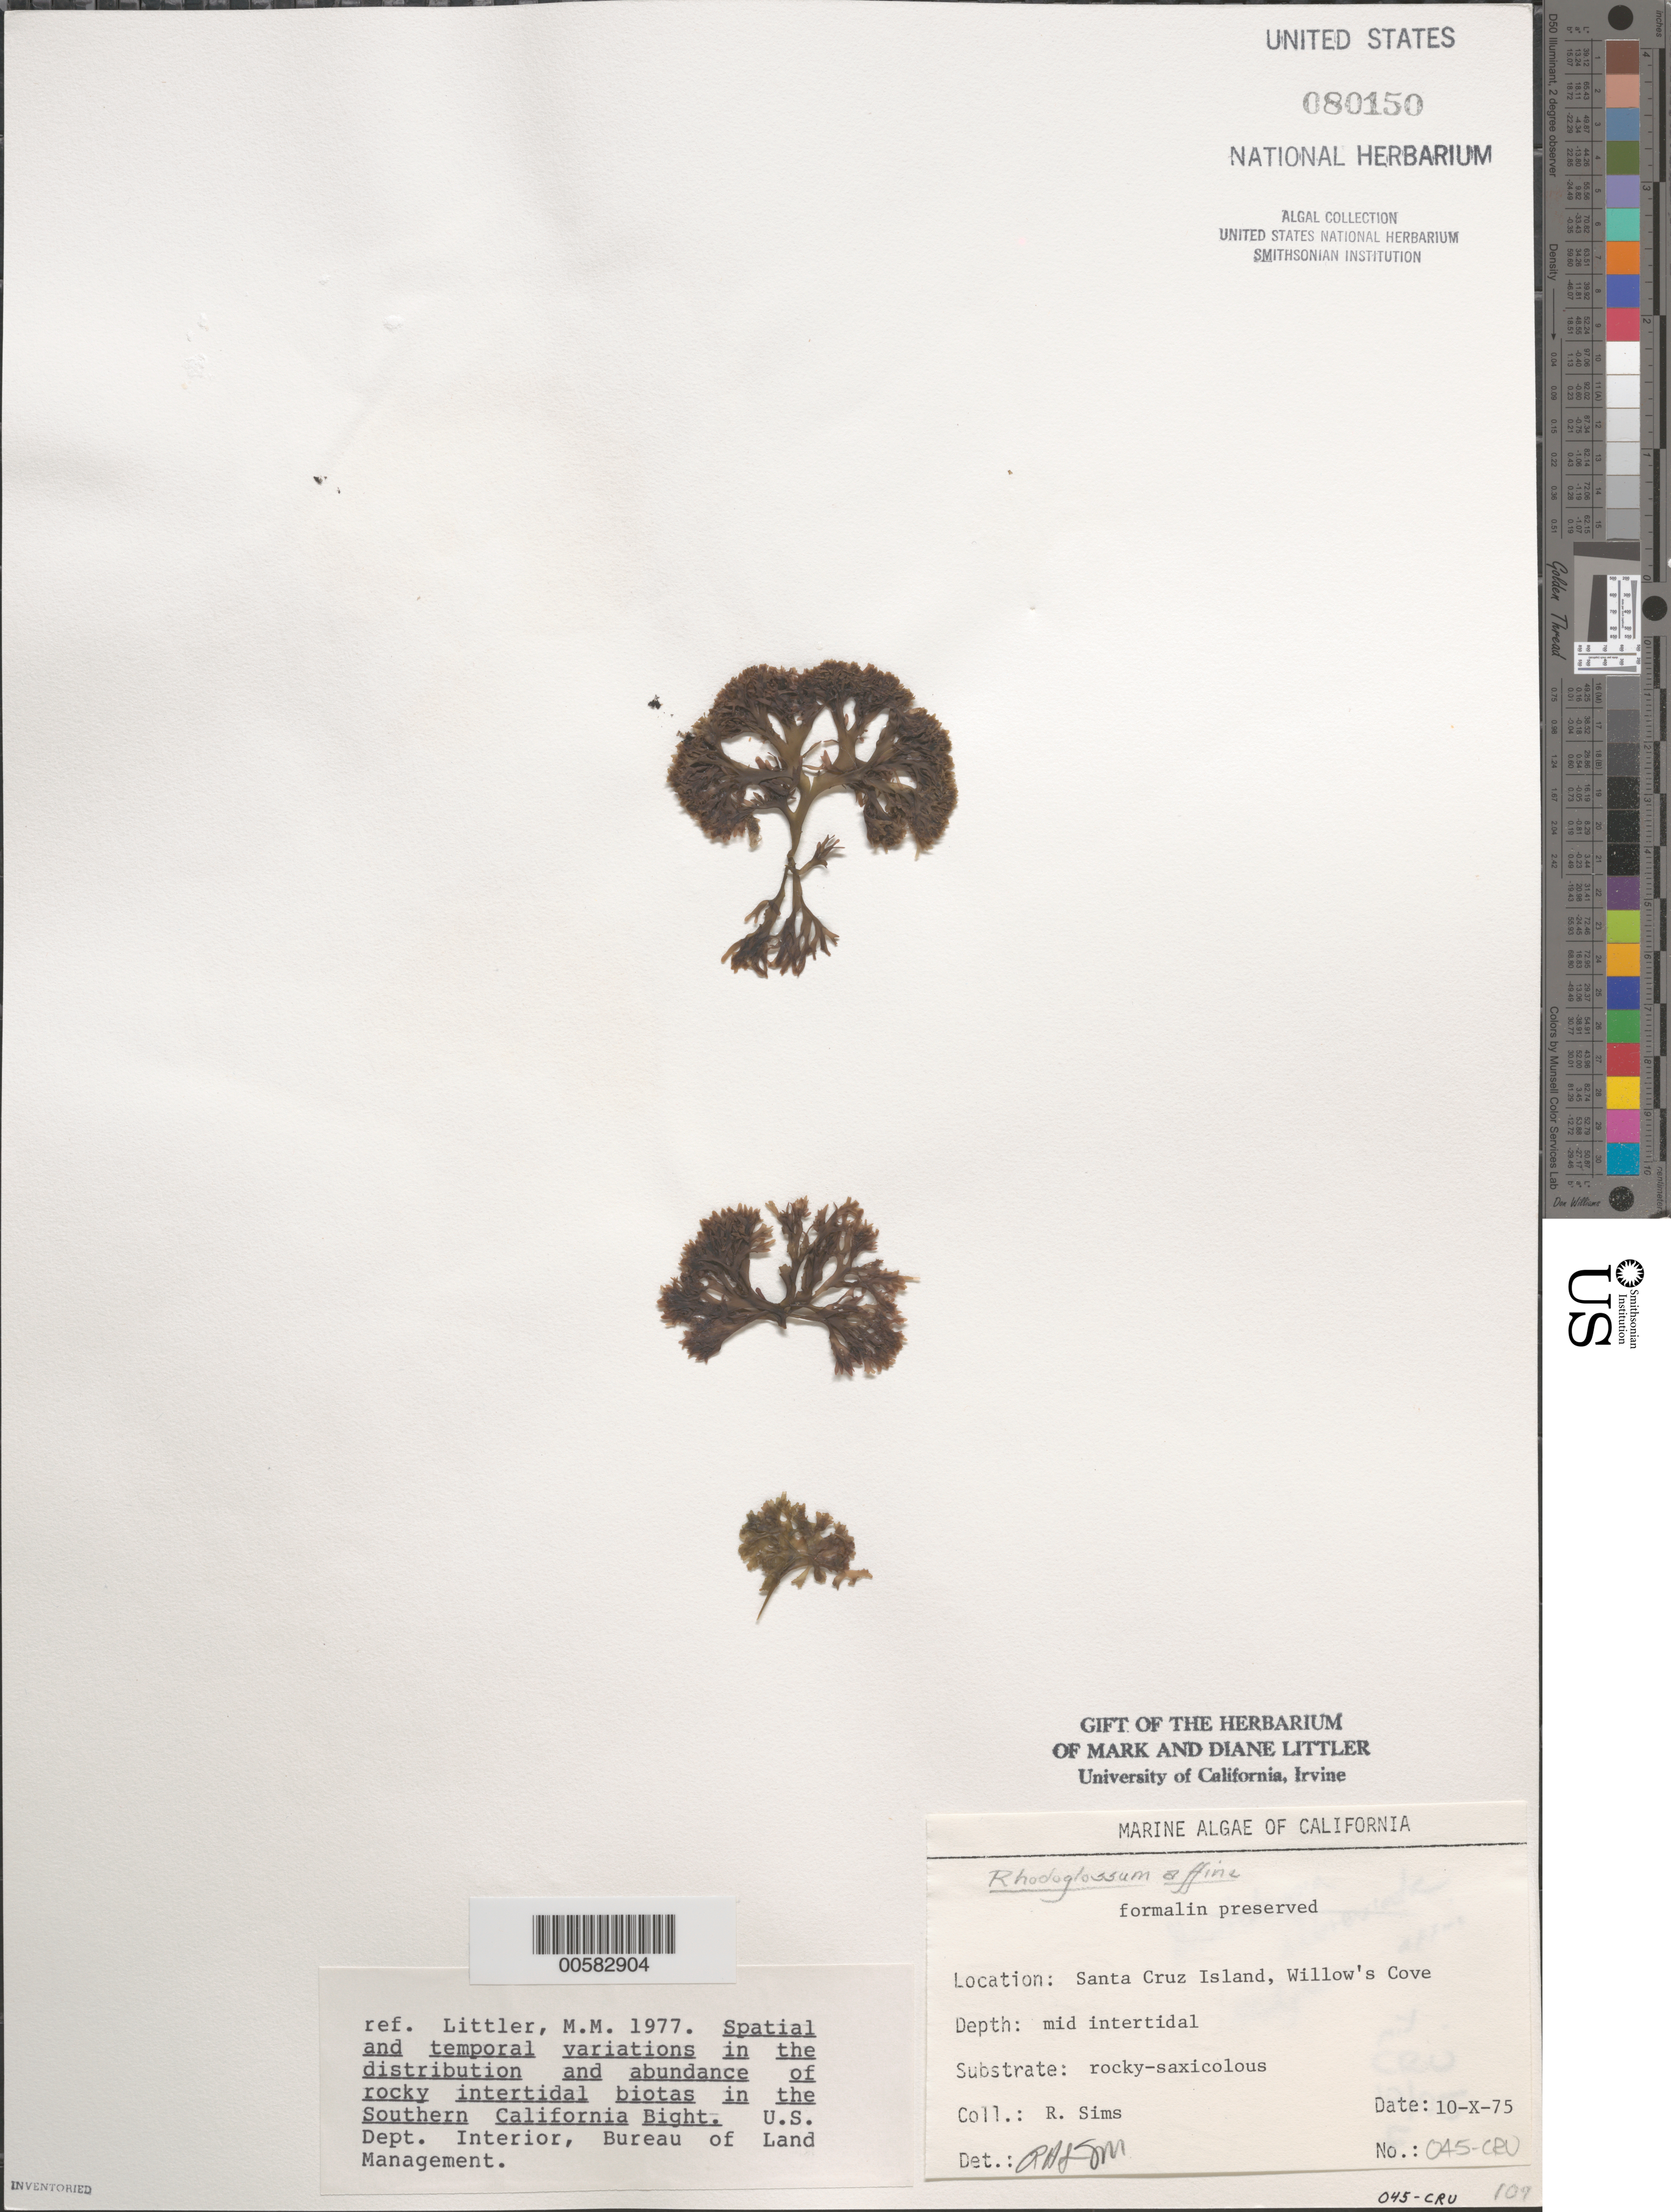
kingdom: Plantae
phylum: Rhodophyta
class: Florideophyceae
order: Gigartinales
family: Gigartinaceae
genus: Mazzaella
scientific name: Mazzaella affinis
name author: (Harvey) Fredericq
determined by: Algae name updating Project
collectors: R. H. Sims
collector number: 045-cru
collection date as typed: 10 Oct 1975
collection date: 1975-10-10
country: United States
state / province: California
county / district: Santa Barbara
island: Santa Cruz Island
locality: Willows Anchorage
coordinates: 33 57'38"N, 119 45'18"W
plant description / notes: BLM-SOCALBIGHT Rocky Intertidal Survey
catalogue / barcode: US 80150